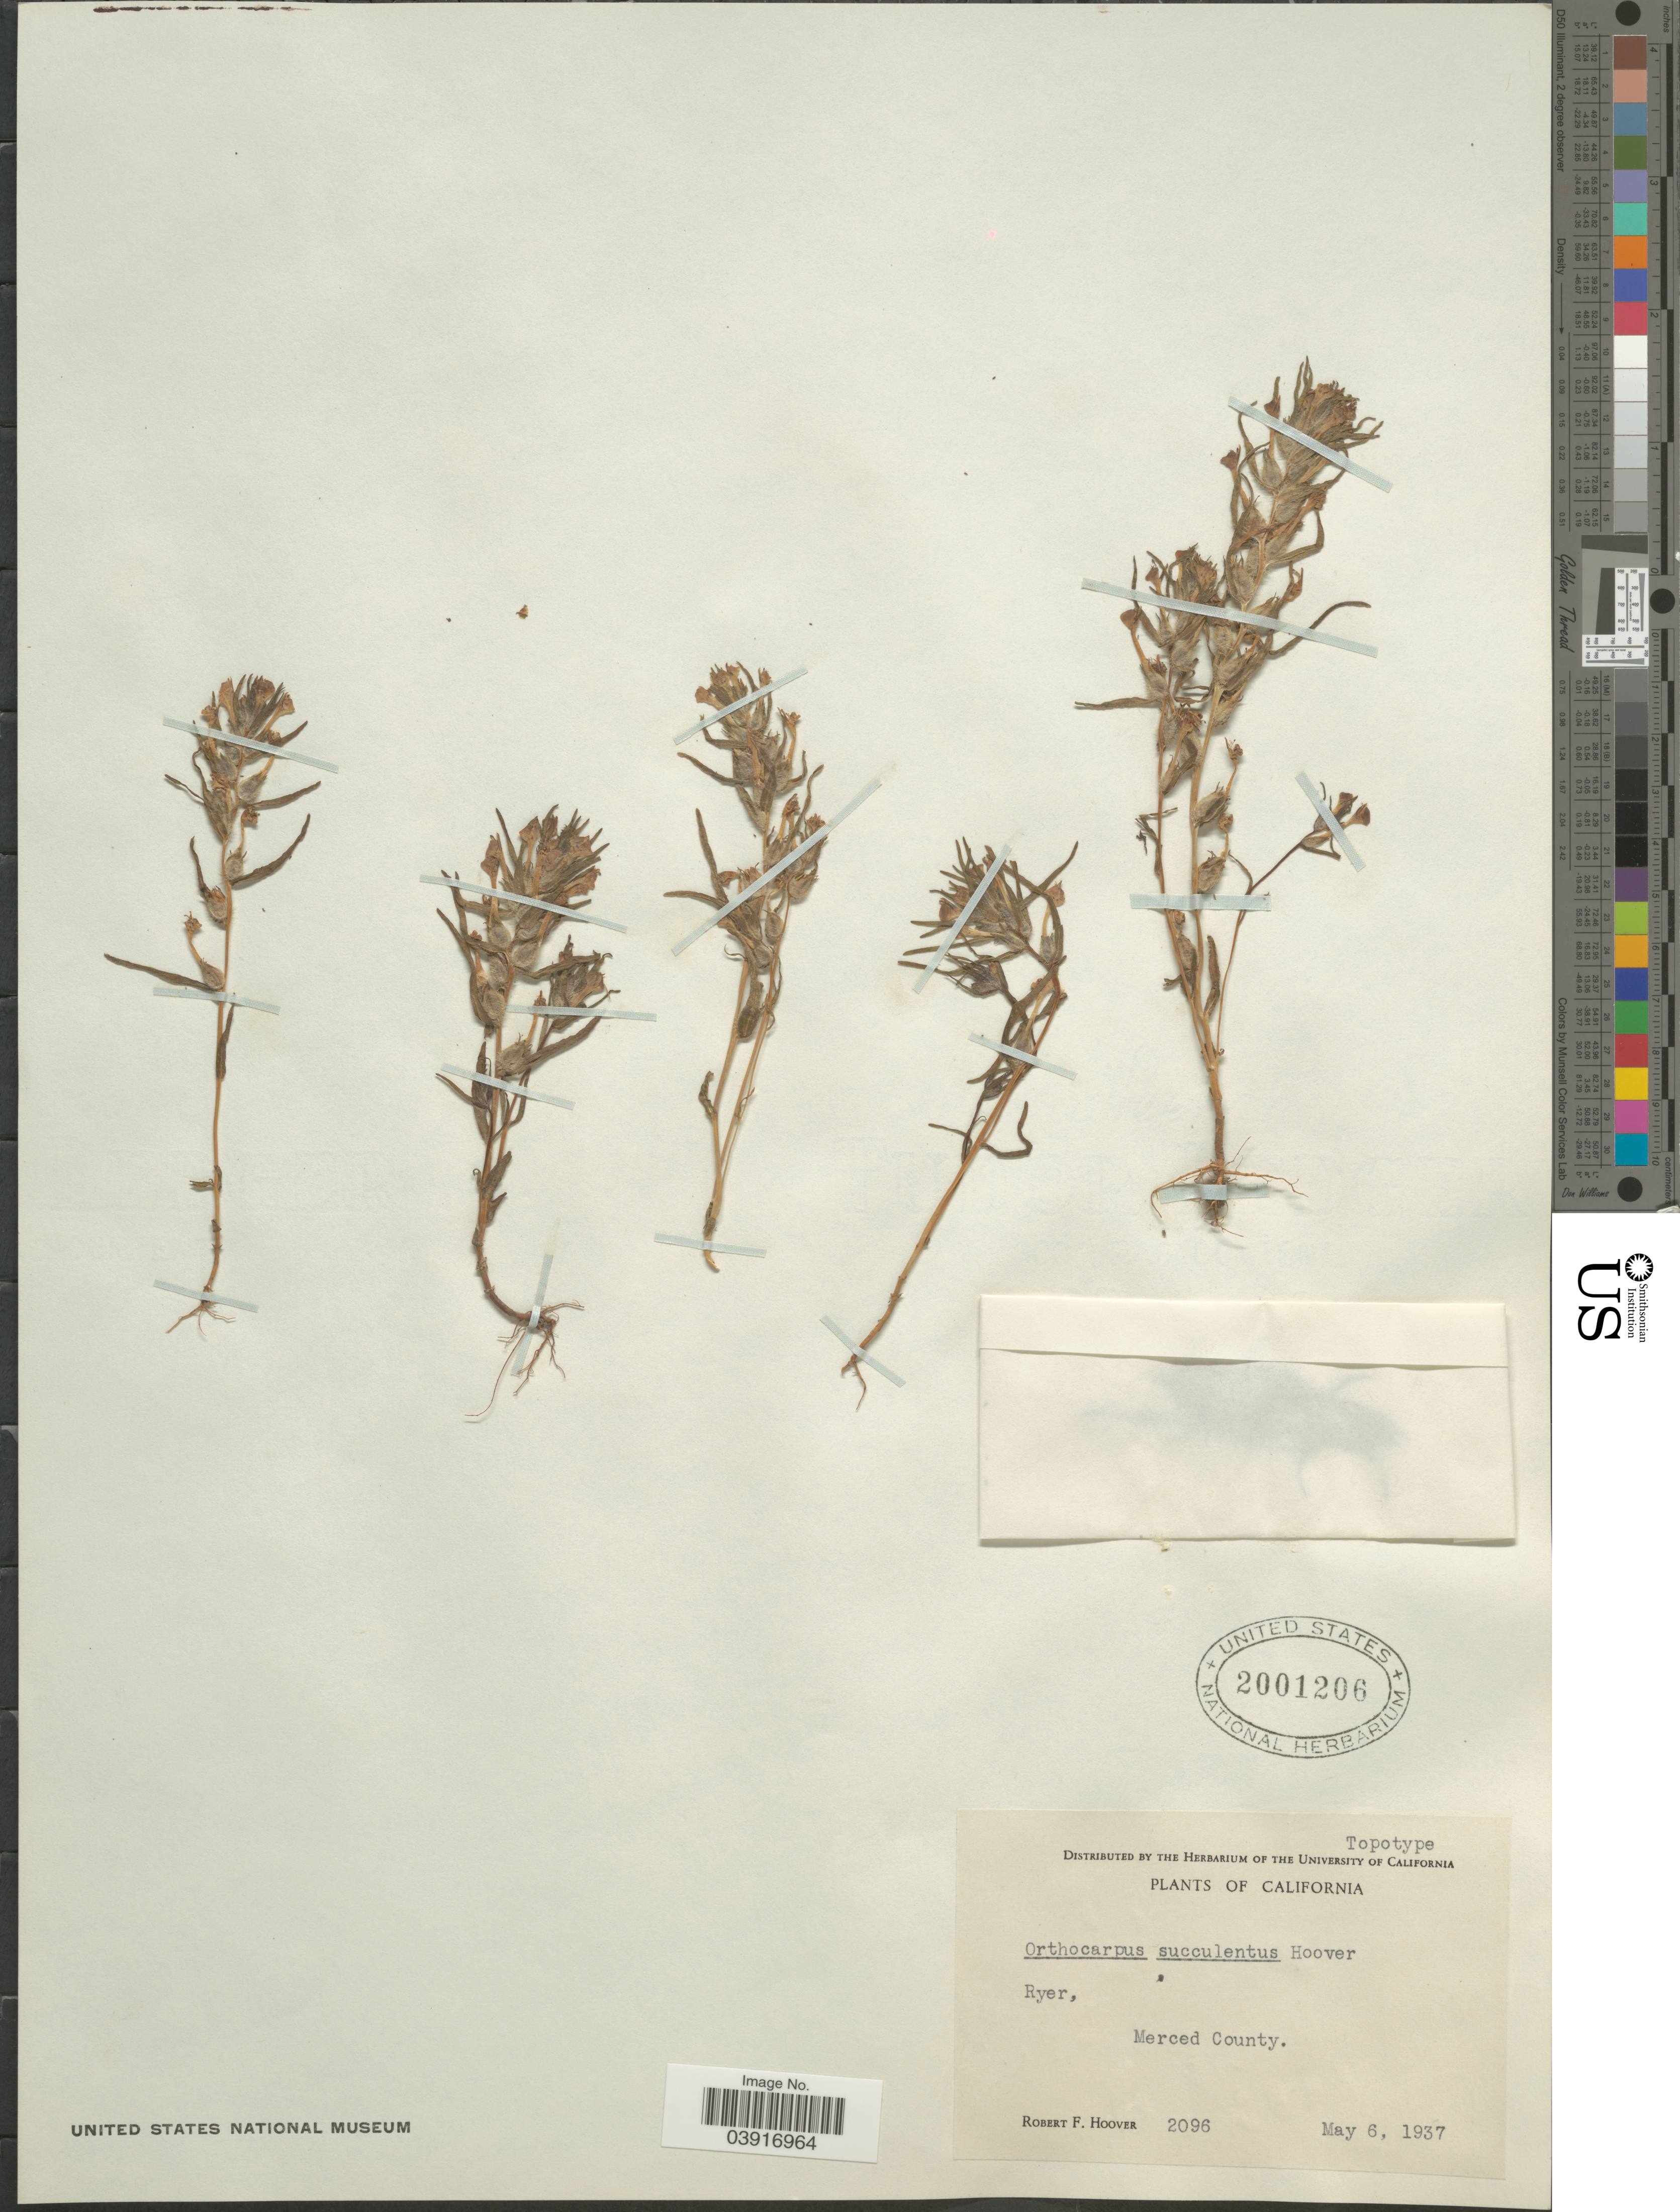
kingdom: Plantae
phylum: Tracheophyta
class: Magnoliopsida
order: Lamiales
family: Orobanchaceae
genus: Orthocarpus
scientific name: Orthocarpus campestris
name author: Benth.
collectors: R. F. Hoover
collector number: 2096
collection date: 1937-05-06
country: United States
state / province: California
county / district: Merced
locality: Ryer, Merced County.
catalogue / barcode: US 2001206